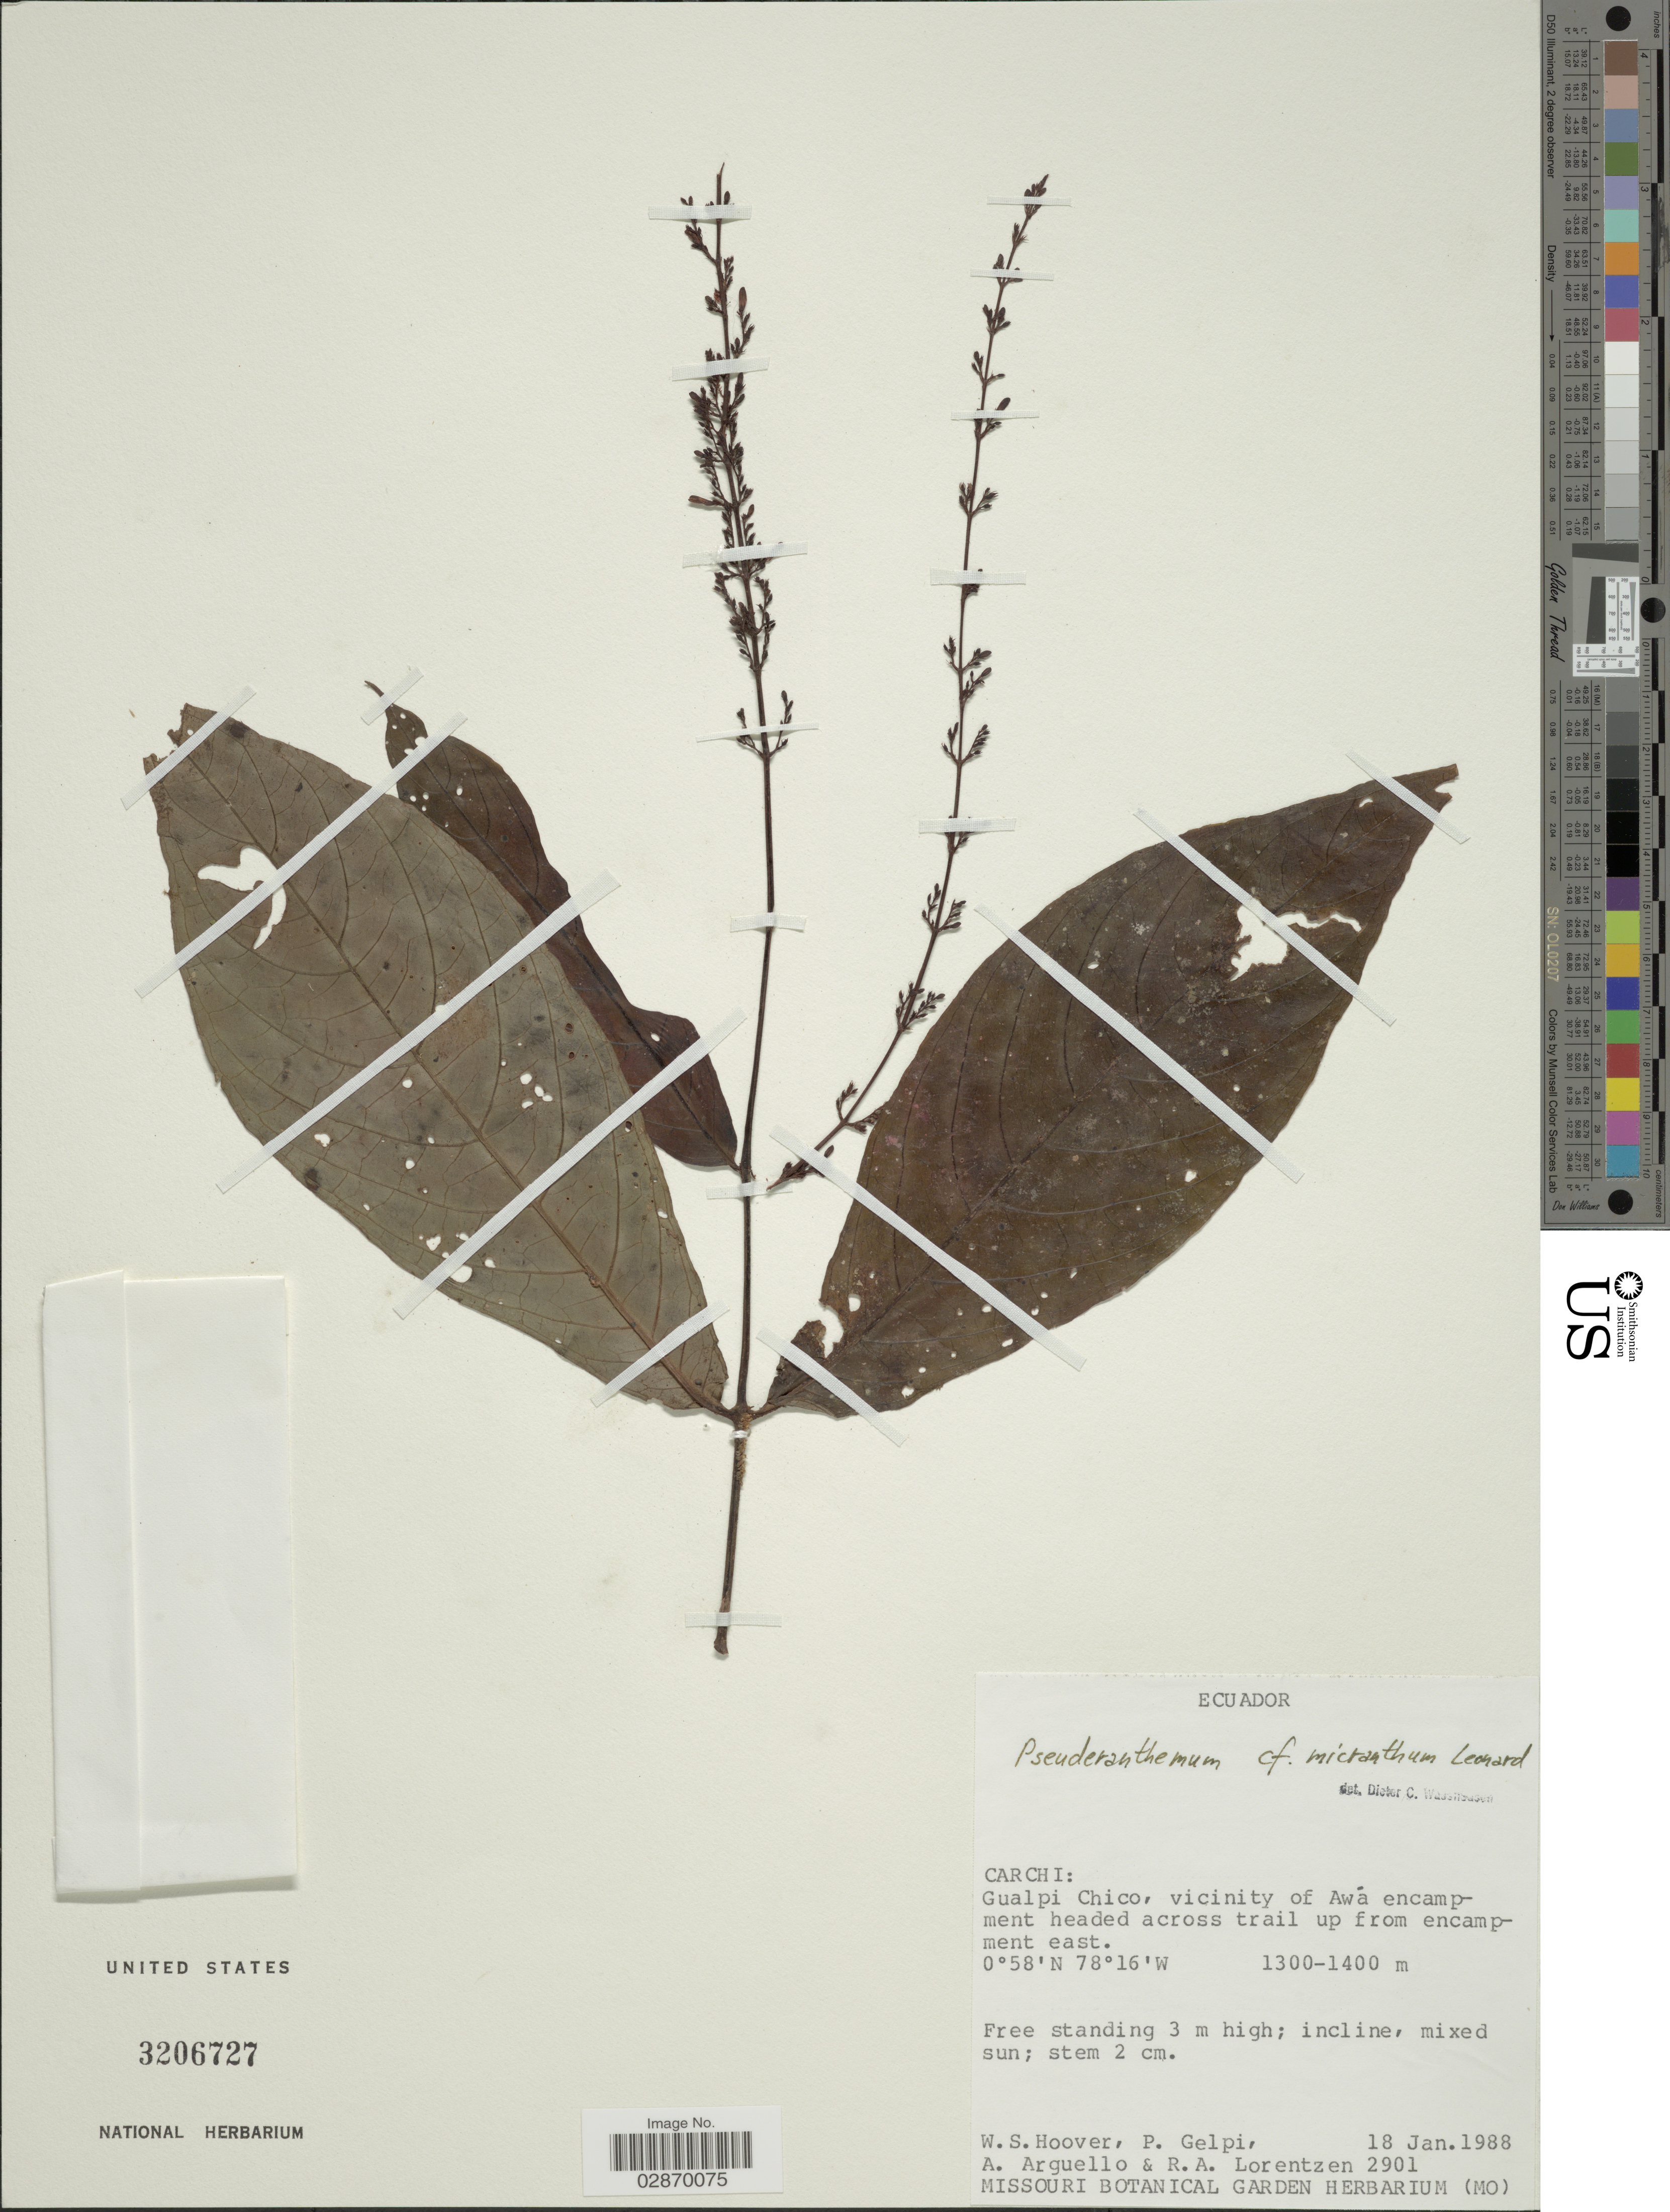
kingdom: Plantae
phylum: Tracheophyta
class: Magnoliopsida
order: Lamiales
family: Acanthaceae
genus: Pseuderanthemum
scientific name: Pseuderanthemum micranthum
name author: Leonard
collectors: W. S. Hoover, P. Gelpi, A. Arguello & R. Lorentzen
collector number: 2901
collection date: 1988-01-18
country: Ecuador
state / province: Carchi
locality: Gualpi Chico, vicinity of Awá encampment headed across trail up from encampment east.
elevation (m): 1300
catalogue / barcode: US 3206727